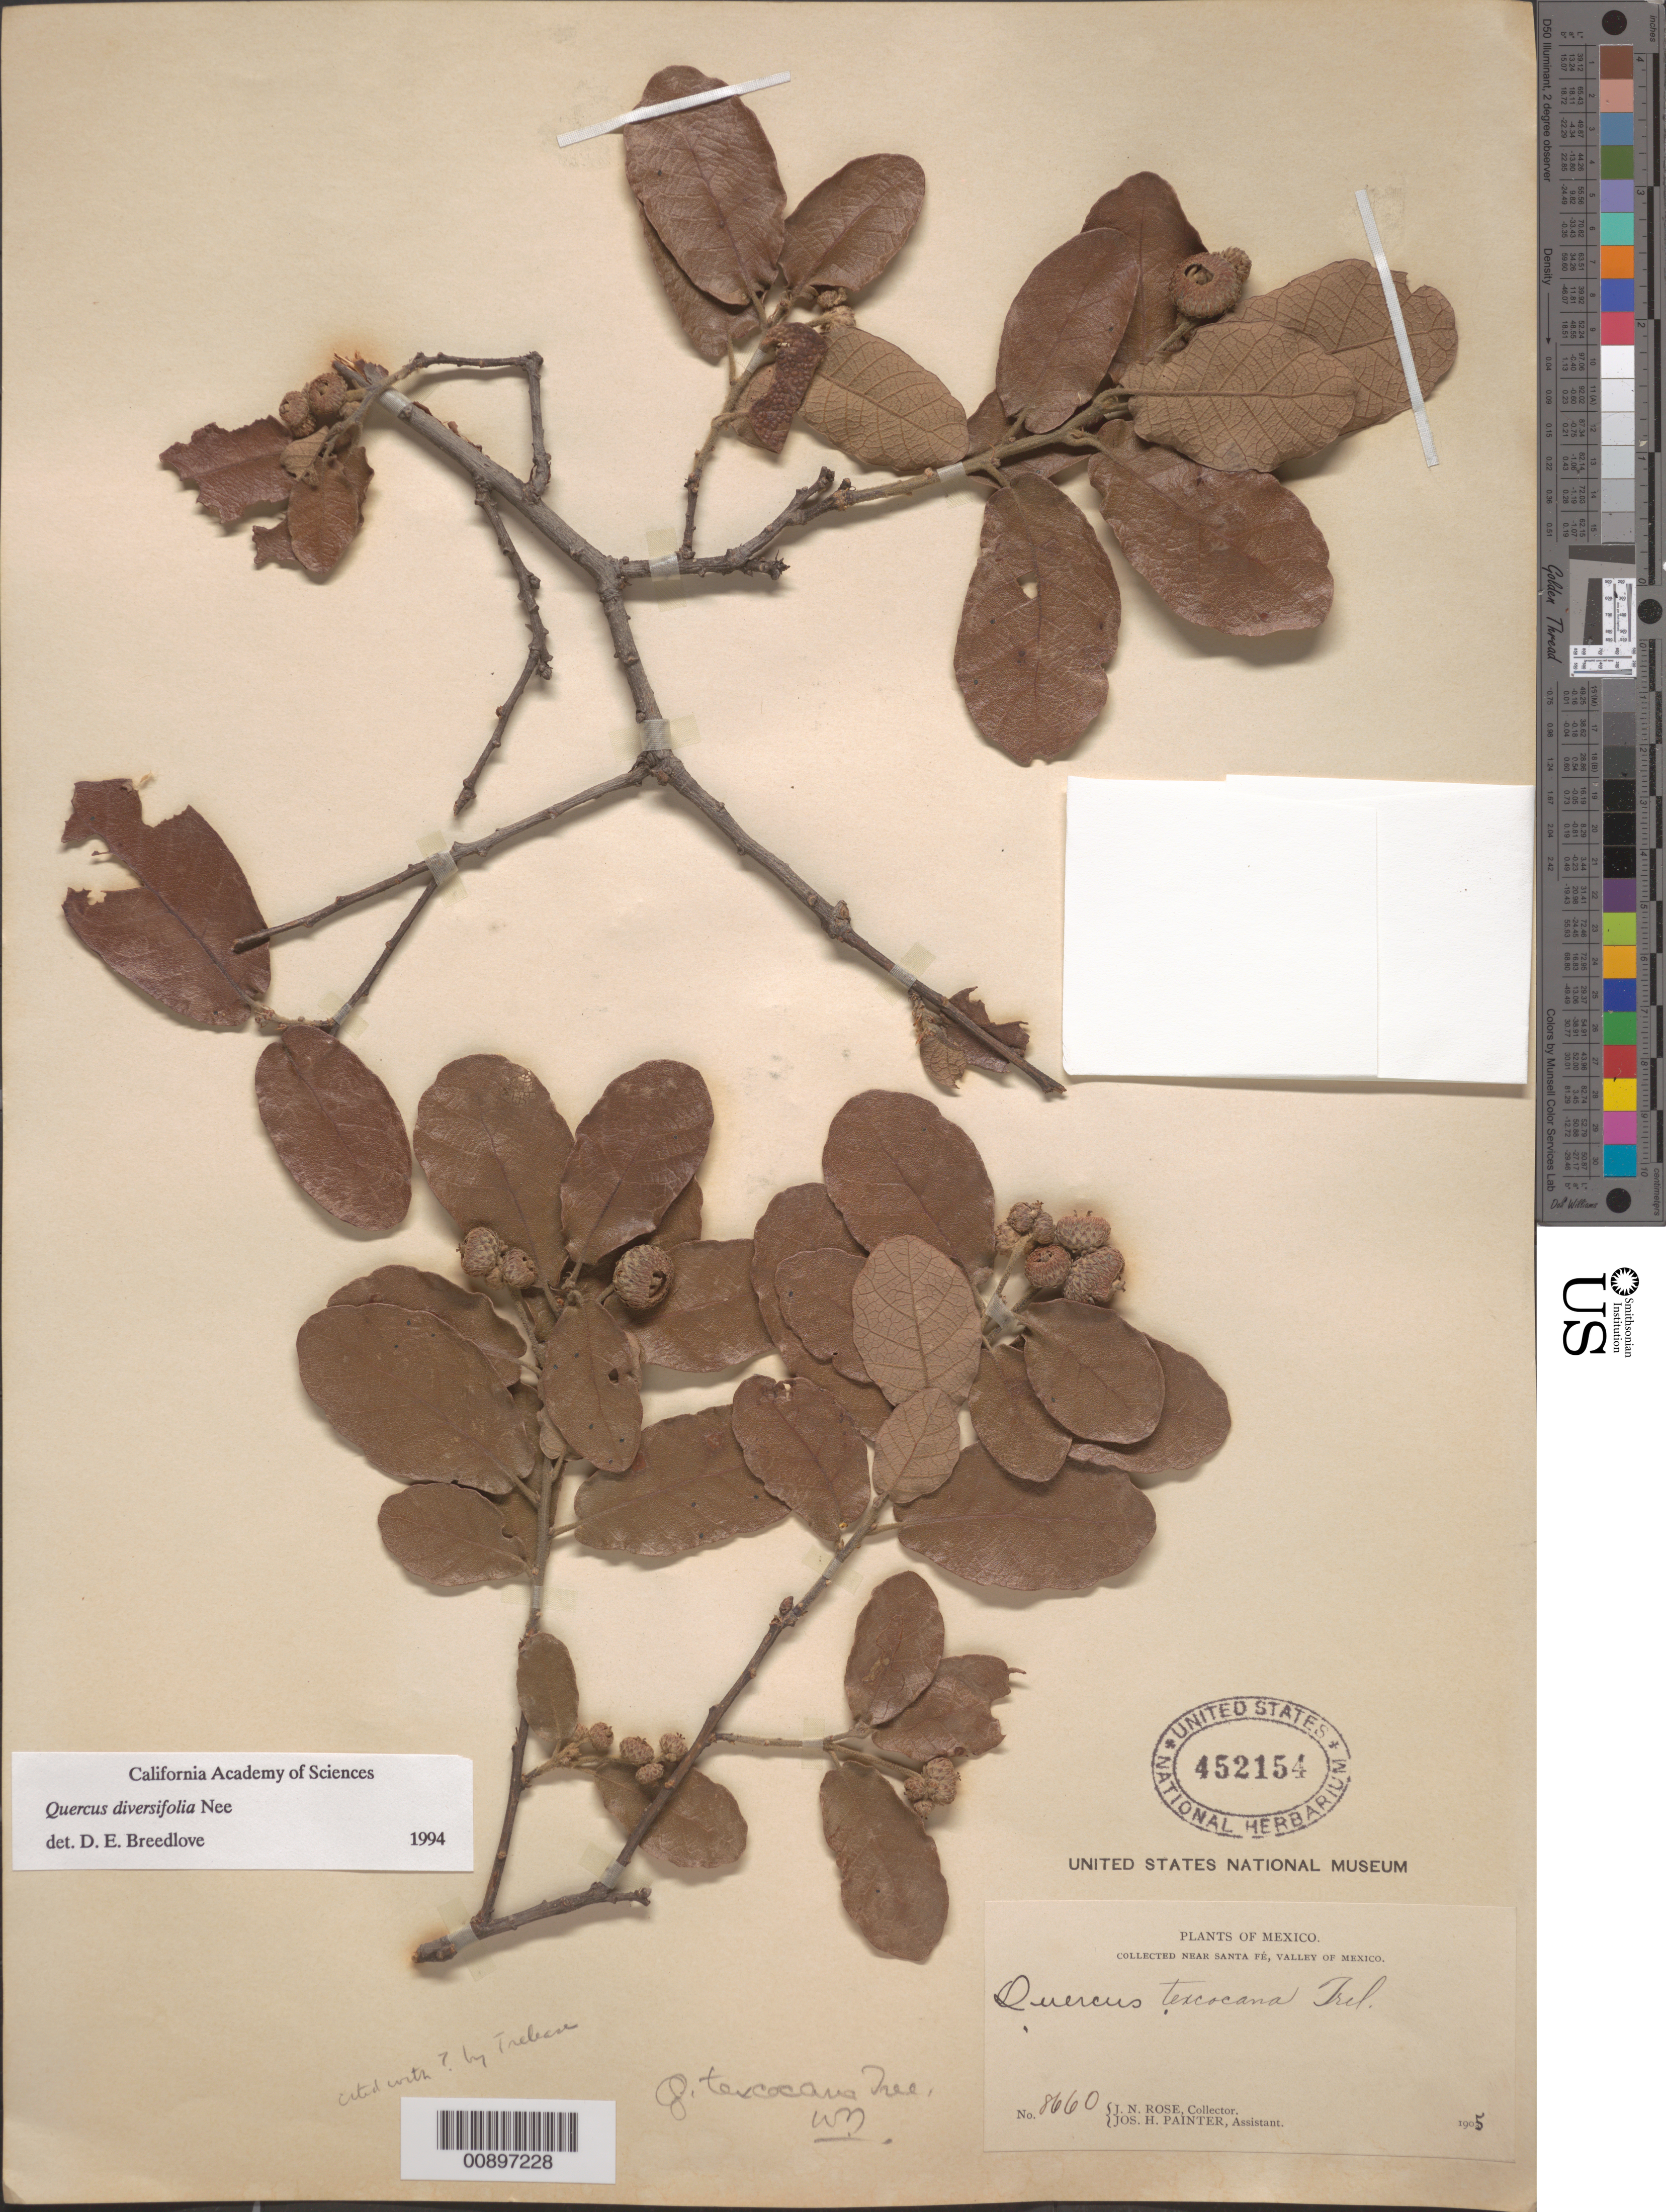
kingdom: Plantae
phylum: Tracheophyta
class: Magnoliopsida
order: Fagales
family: Fagaceae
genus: Quercus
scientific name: Quercus diversifolia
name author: Née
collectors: J. N. Rose & J. H. Painter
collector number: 8660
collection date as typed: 1905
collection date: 1905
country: Mexico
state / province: Distrito Federal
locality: Near Santa Fé, Valley of Mexico.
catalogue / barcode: US 452154